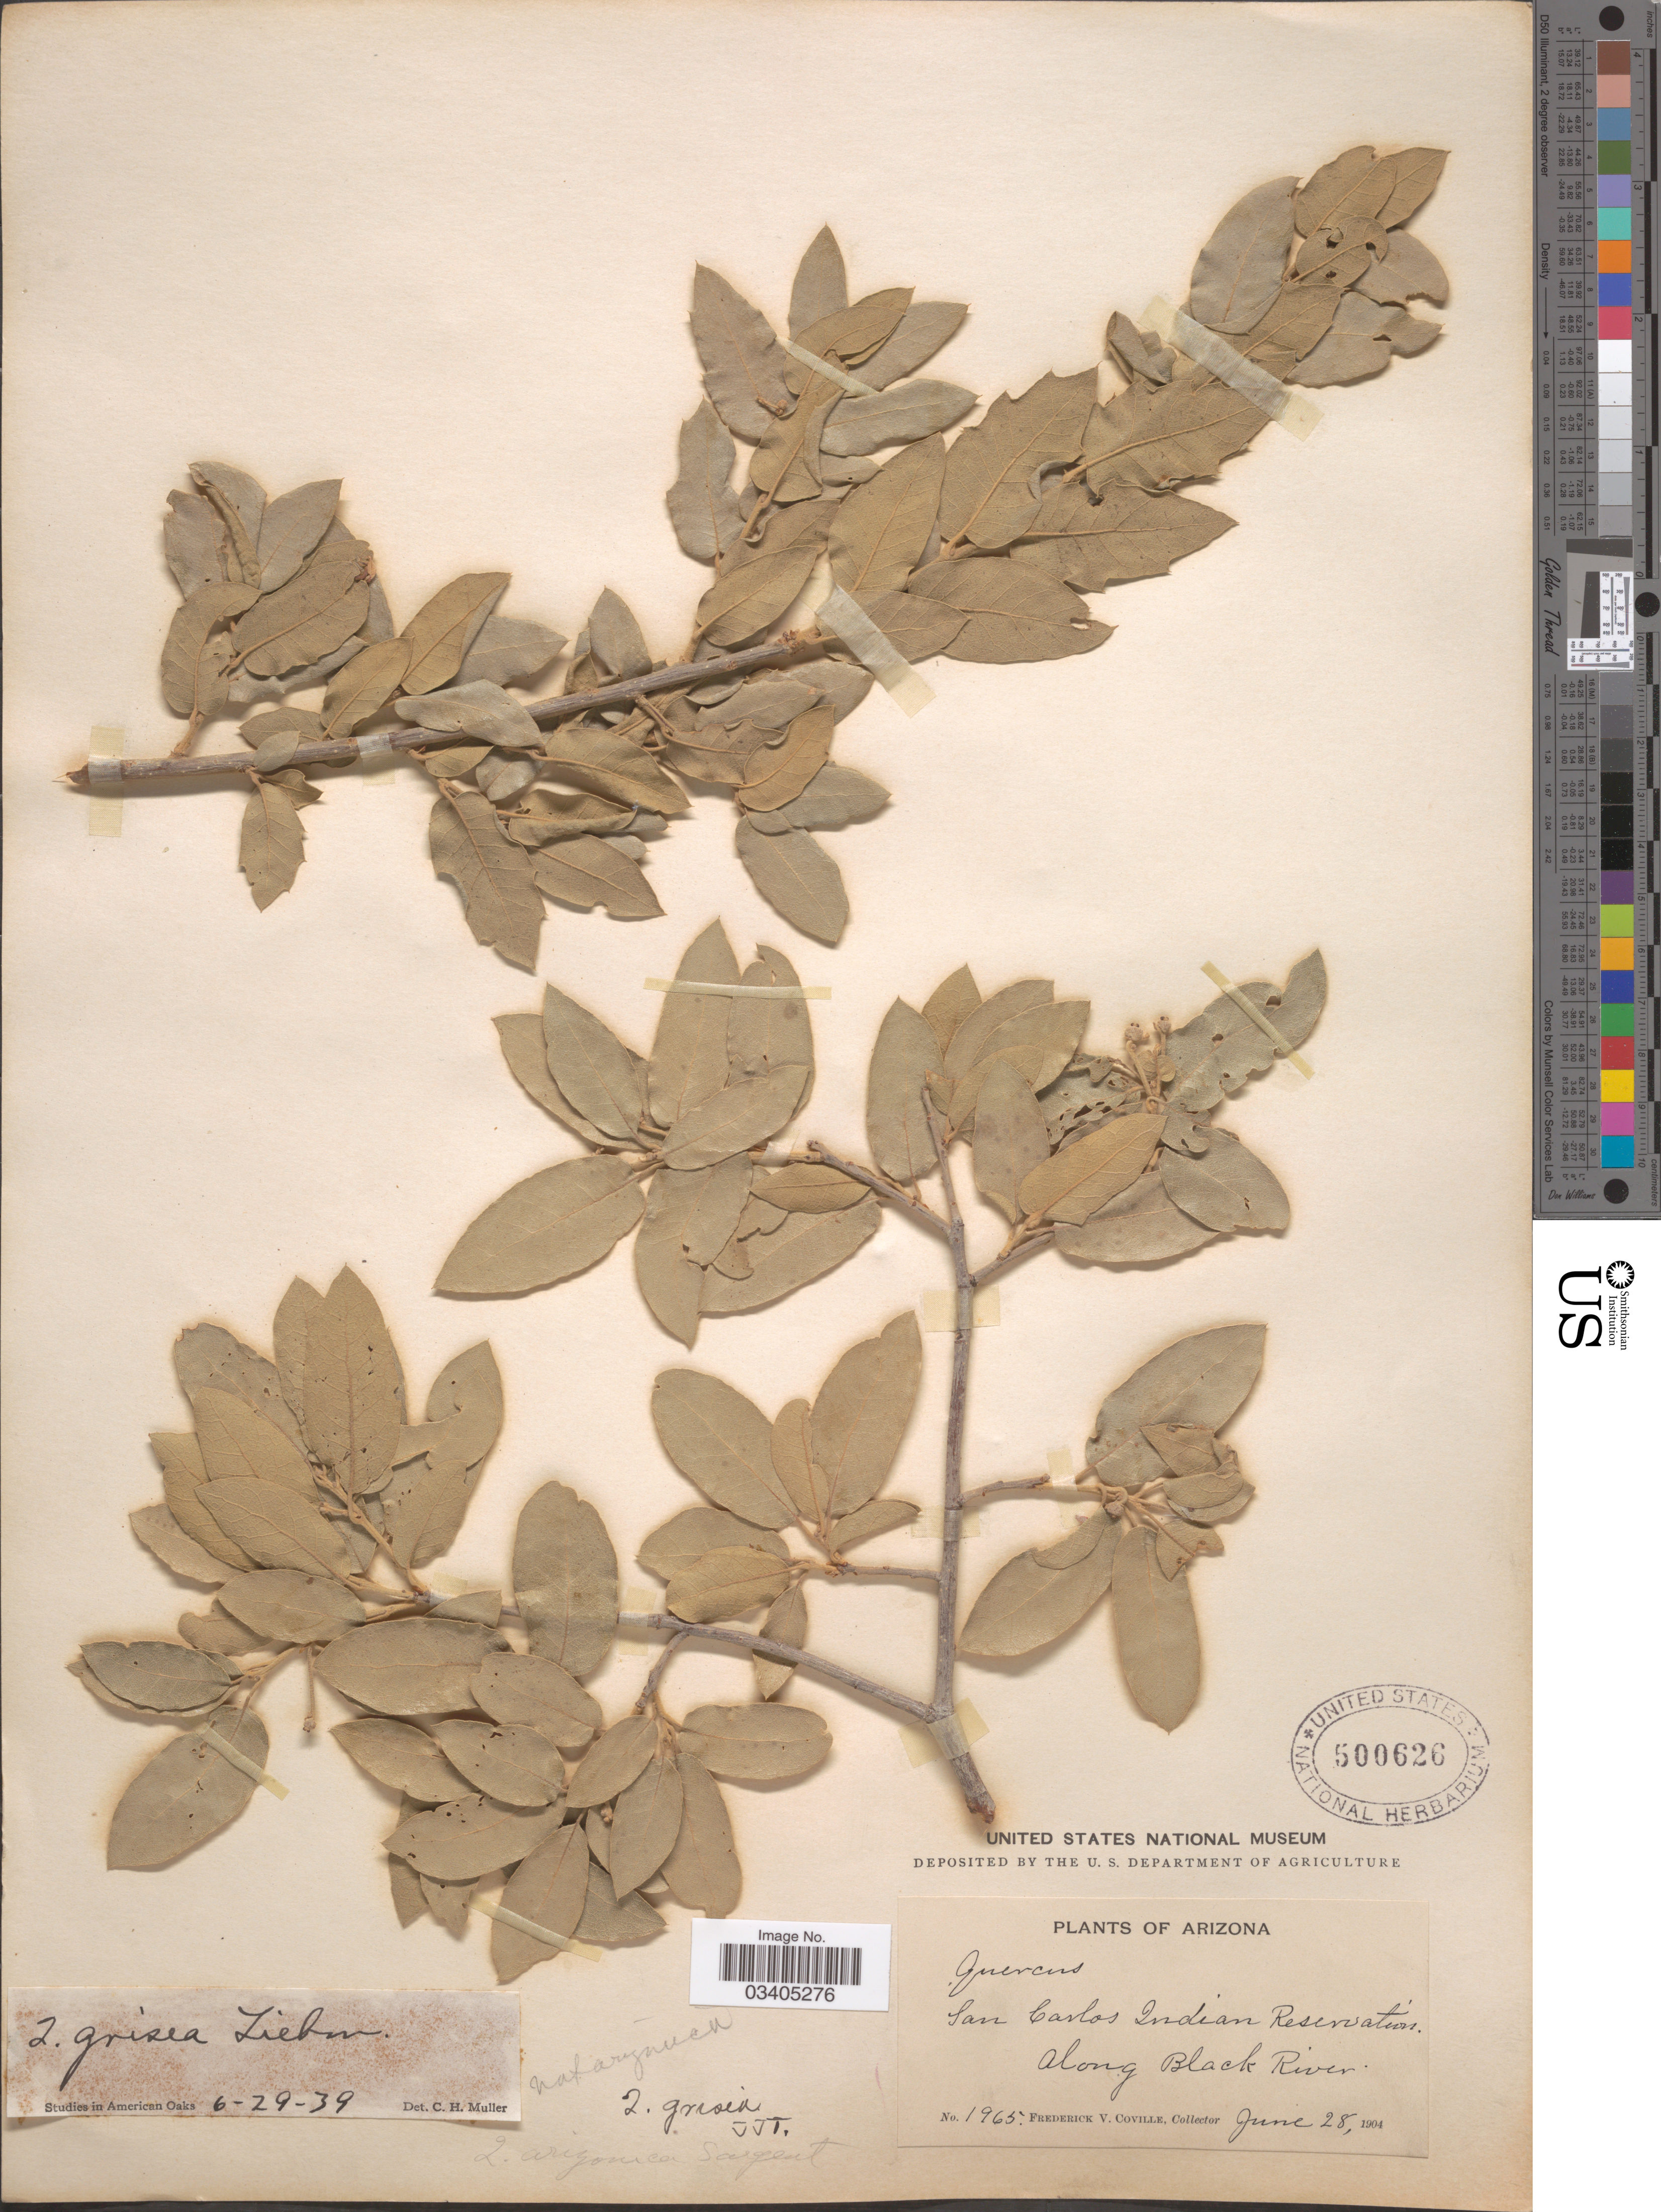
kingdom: Plantae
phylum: Tracheophyta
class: Magnoliopsida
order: Fagales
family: Fagaceae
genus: Quercus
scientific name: Quercus grisea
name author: Liebm.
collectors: F. V. Coville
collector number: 1965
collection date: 1904-06-28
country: United States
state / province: Arizona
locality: San Carlos Indian Reservation. Along Black River.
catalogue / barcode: US 500626